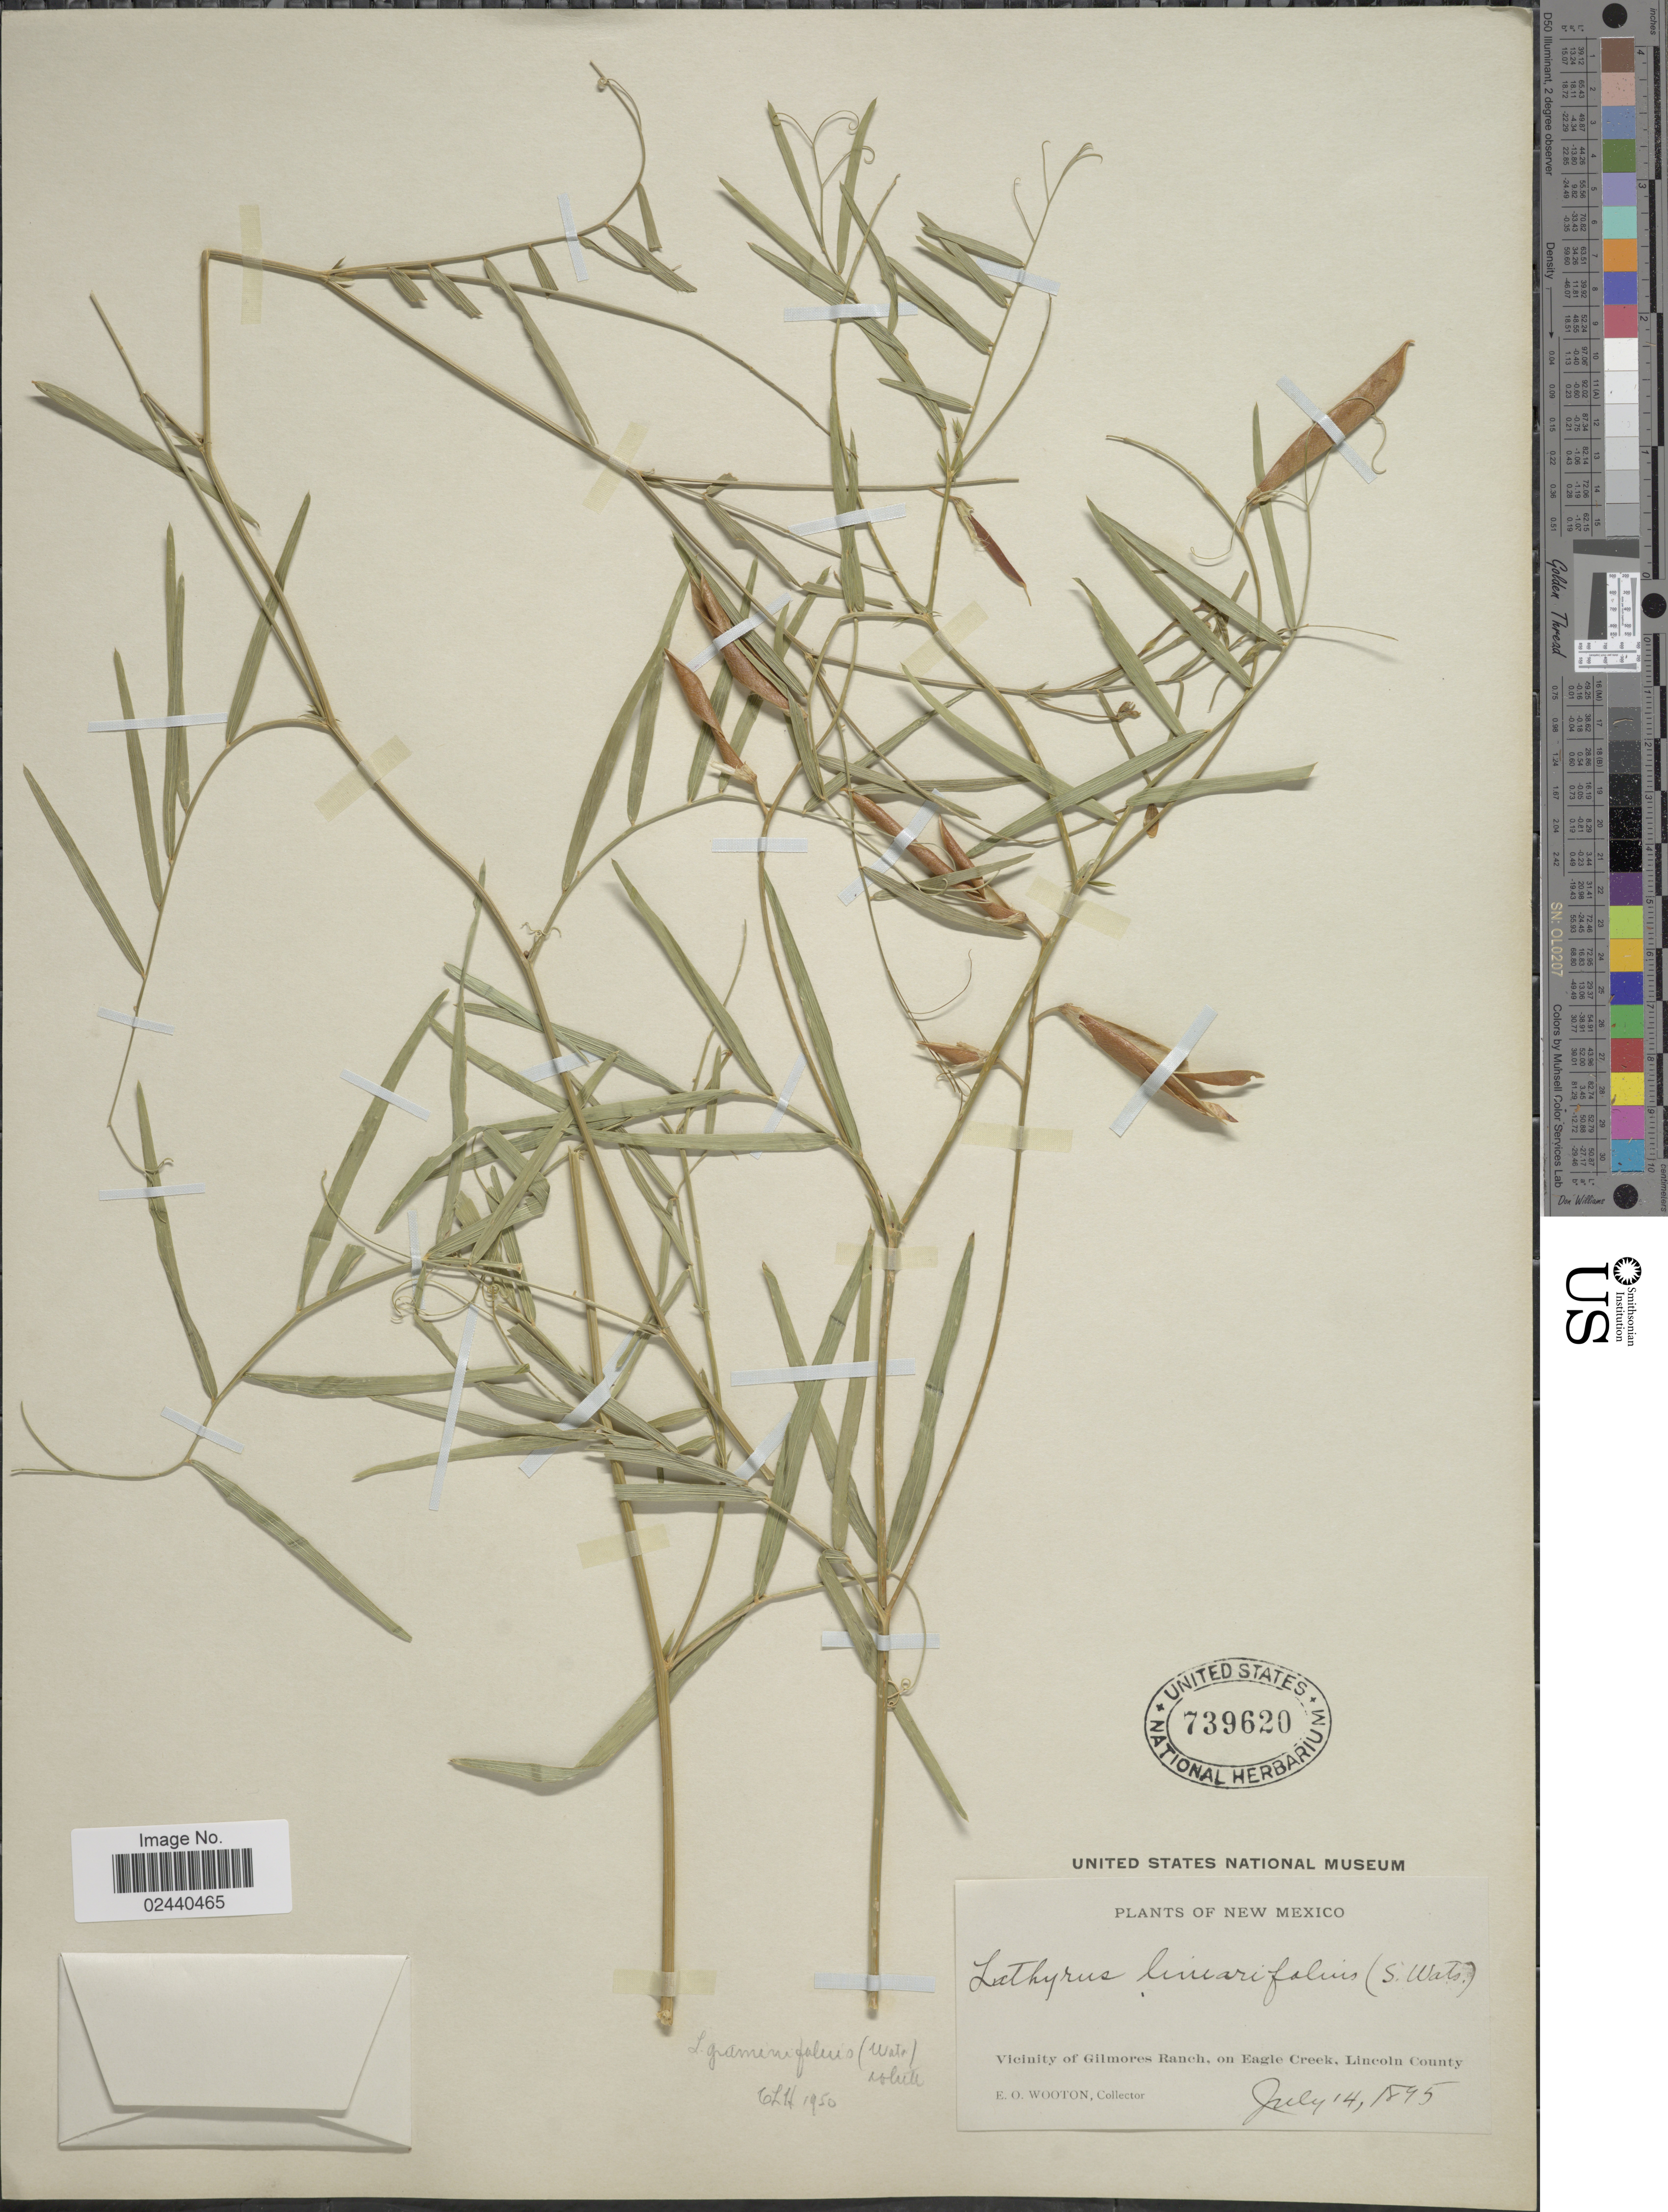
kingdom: Plantae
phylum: Tracheophyta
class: Magnoliopsida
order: Fabales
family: Fabaceae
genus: Lathyrus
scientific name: Lathyrus graminifolius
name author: (S. Watson) T.G. White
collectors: E. O. Wooton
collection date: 1895-07-14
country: United States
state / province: New Mexico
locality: Vicinity of Gilmores Ranch, on Eagle Creek, Lincoln County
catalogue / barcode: US 739620